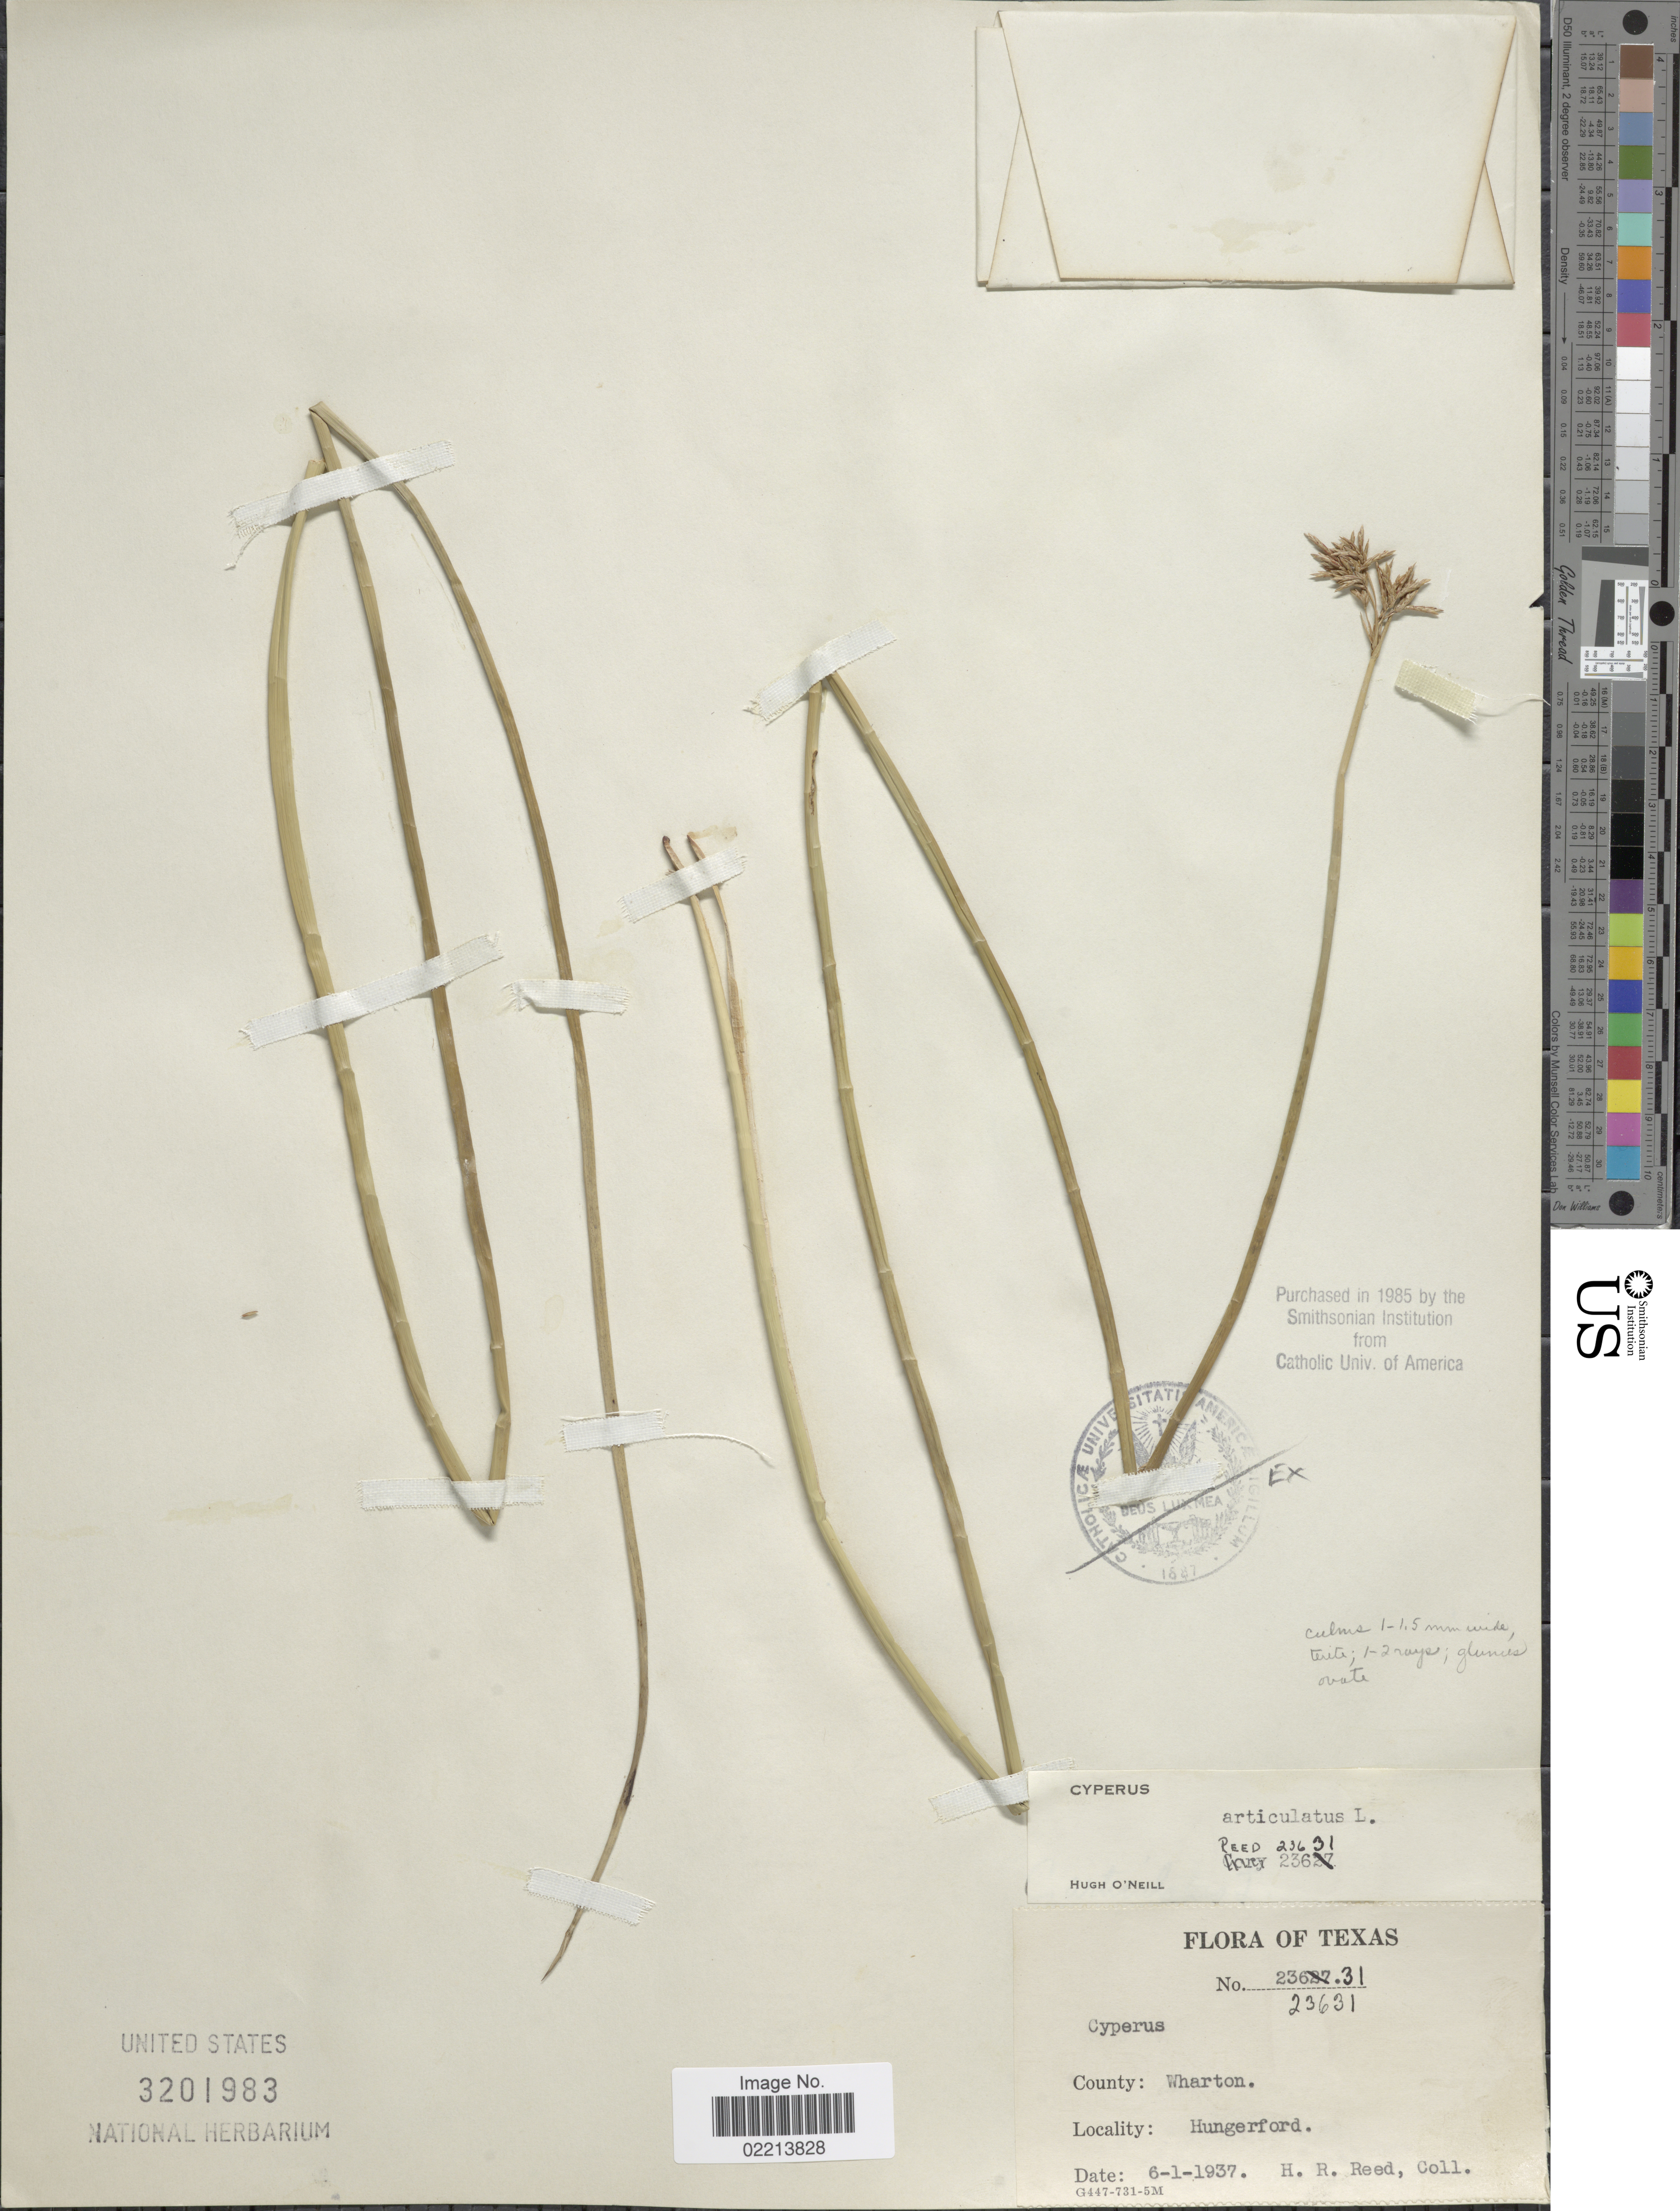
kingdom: Plantae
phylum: Tracheophyta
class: Liliopsida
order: Poales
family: Cyperaceae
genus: Cyperus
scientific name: Cyperus articulatus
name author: L.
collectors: H. Reed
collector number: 23631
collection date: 1937-06-01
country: United States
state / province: Texas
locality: County: Wharton. Hungerford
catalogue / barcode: US 3201983